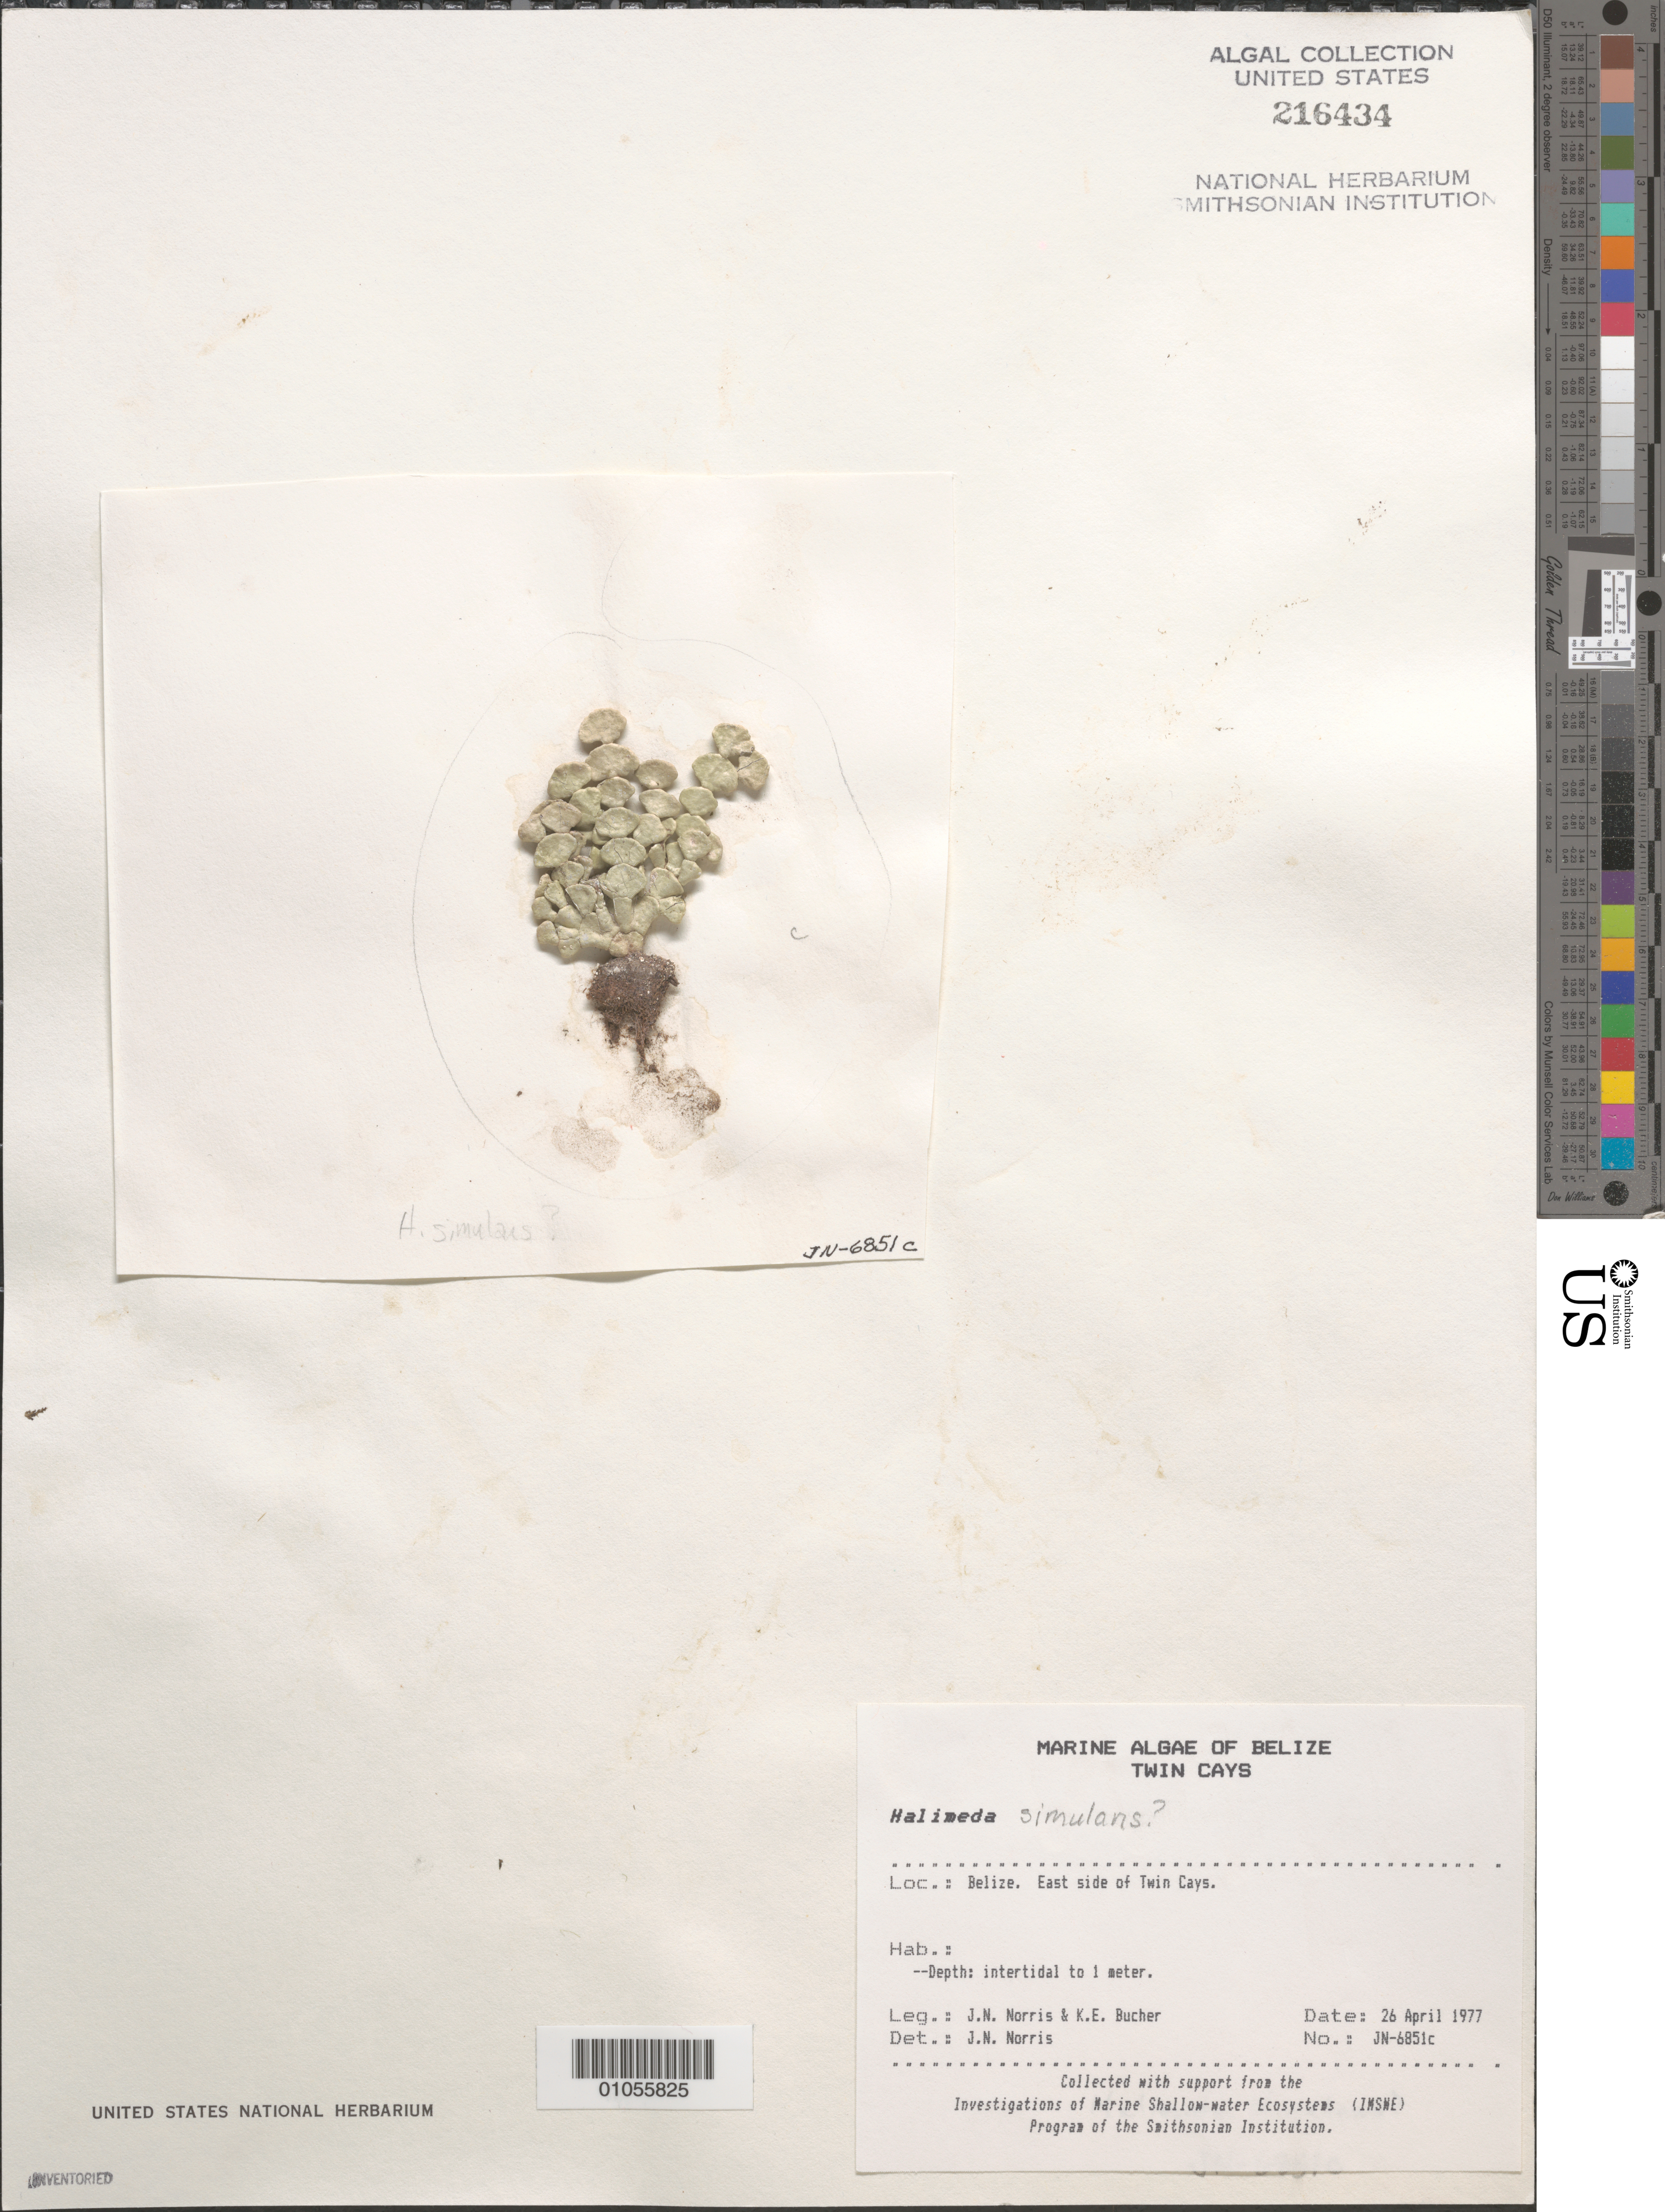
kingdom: Plantae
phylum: Chlorophyta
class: Ulvophyceae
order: Bryopsidales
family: Halimedaceae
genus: Halimeda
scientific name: Halimeda simulans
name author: M. Howe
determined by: Norris, James N.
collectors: J. N. Norris & K. E. Bucher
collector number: JN-6851c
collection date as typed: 26 Apr 1977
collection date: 1977-04-26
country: Belize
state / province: Stann Creek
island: Twin Cays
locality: East side of Twin Cays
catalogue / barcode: US 216434